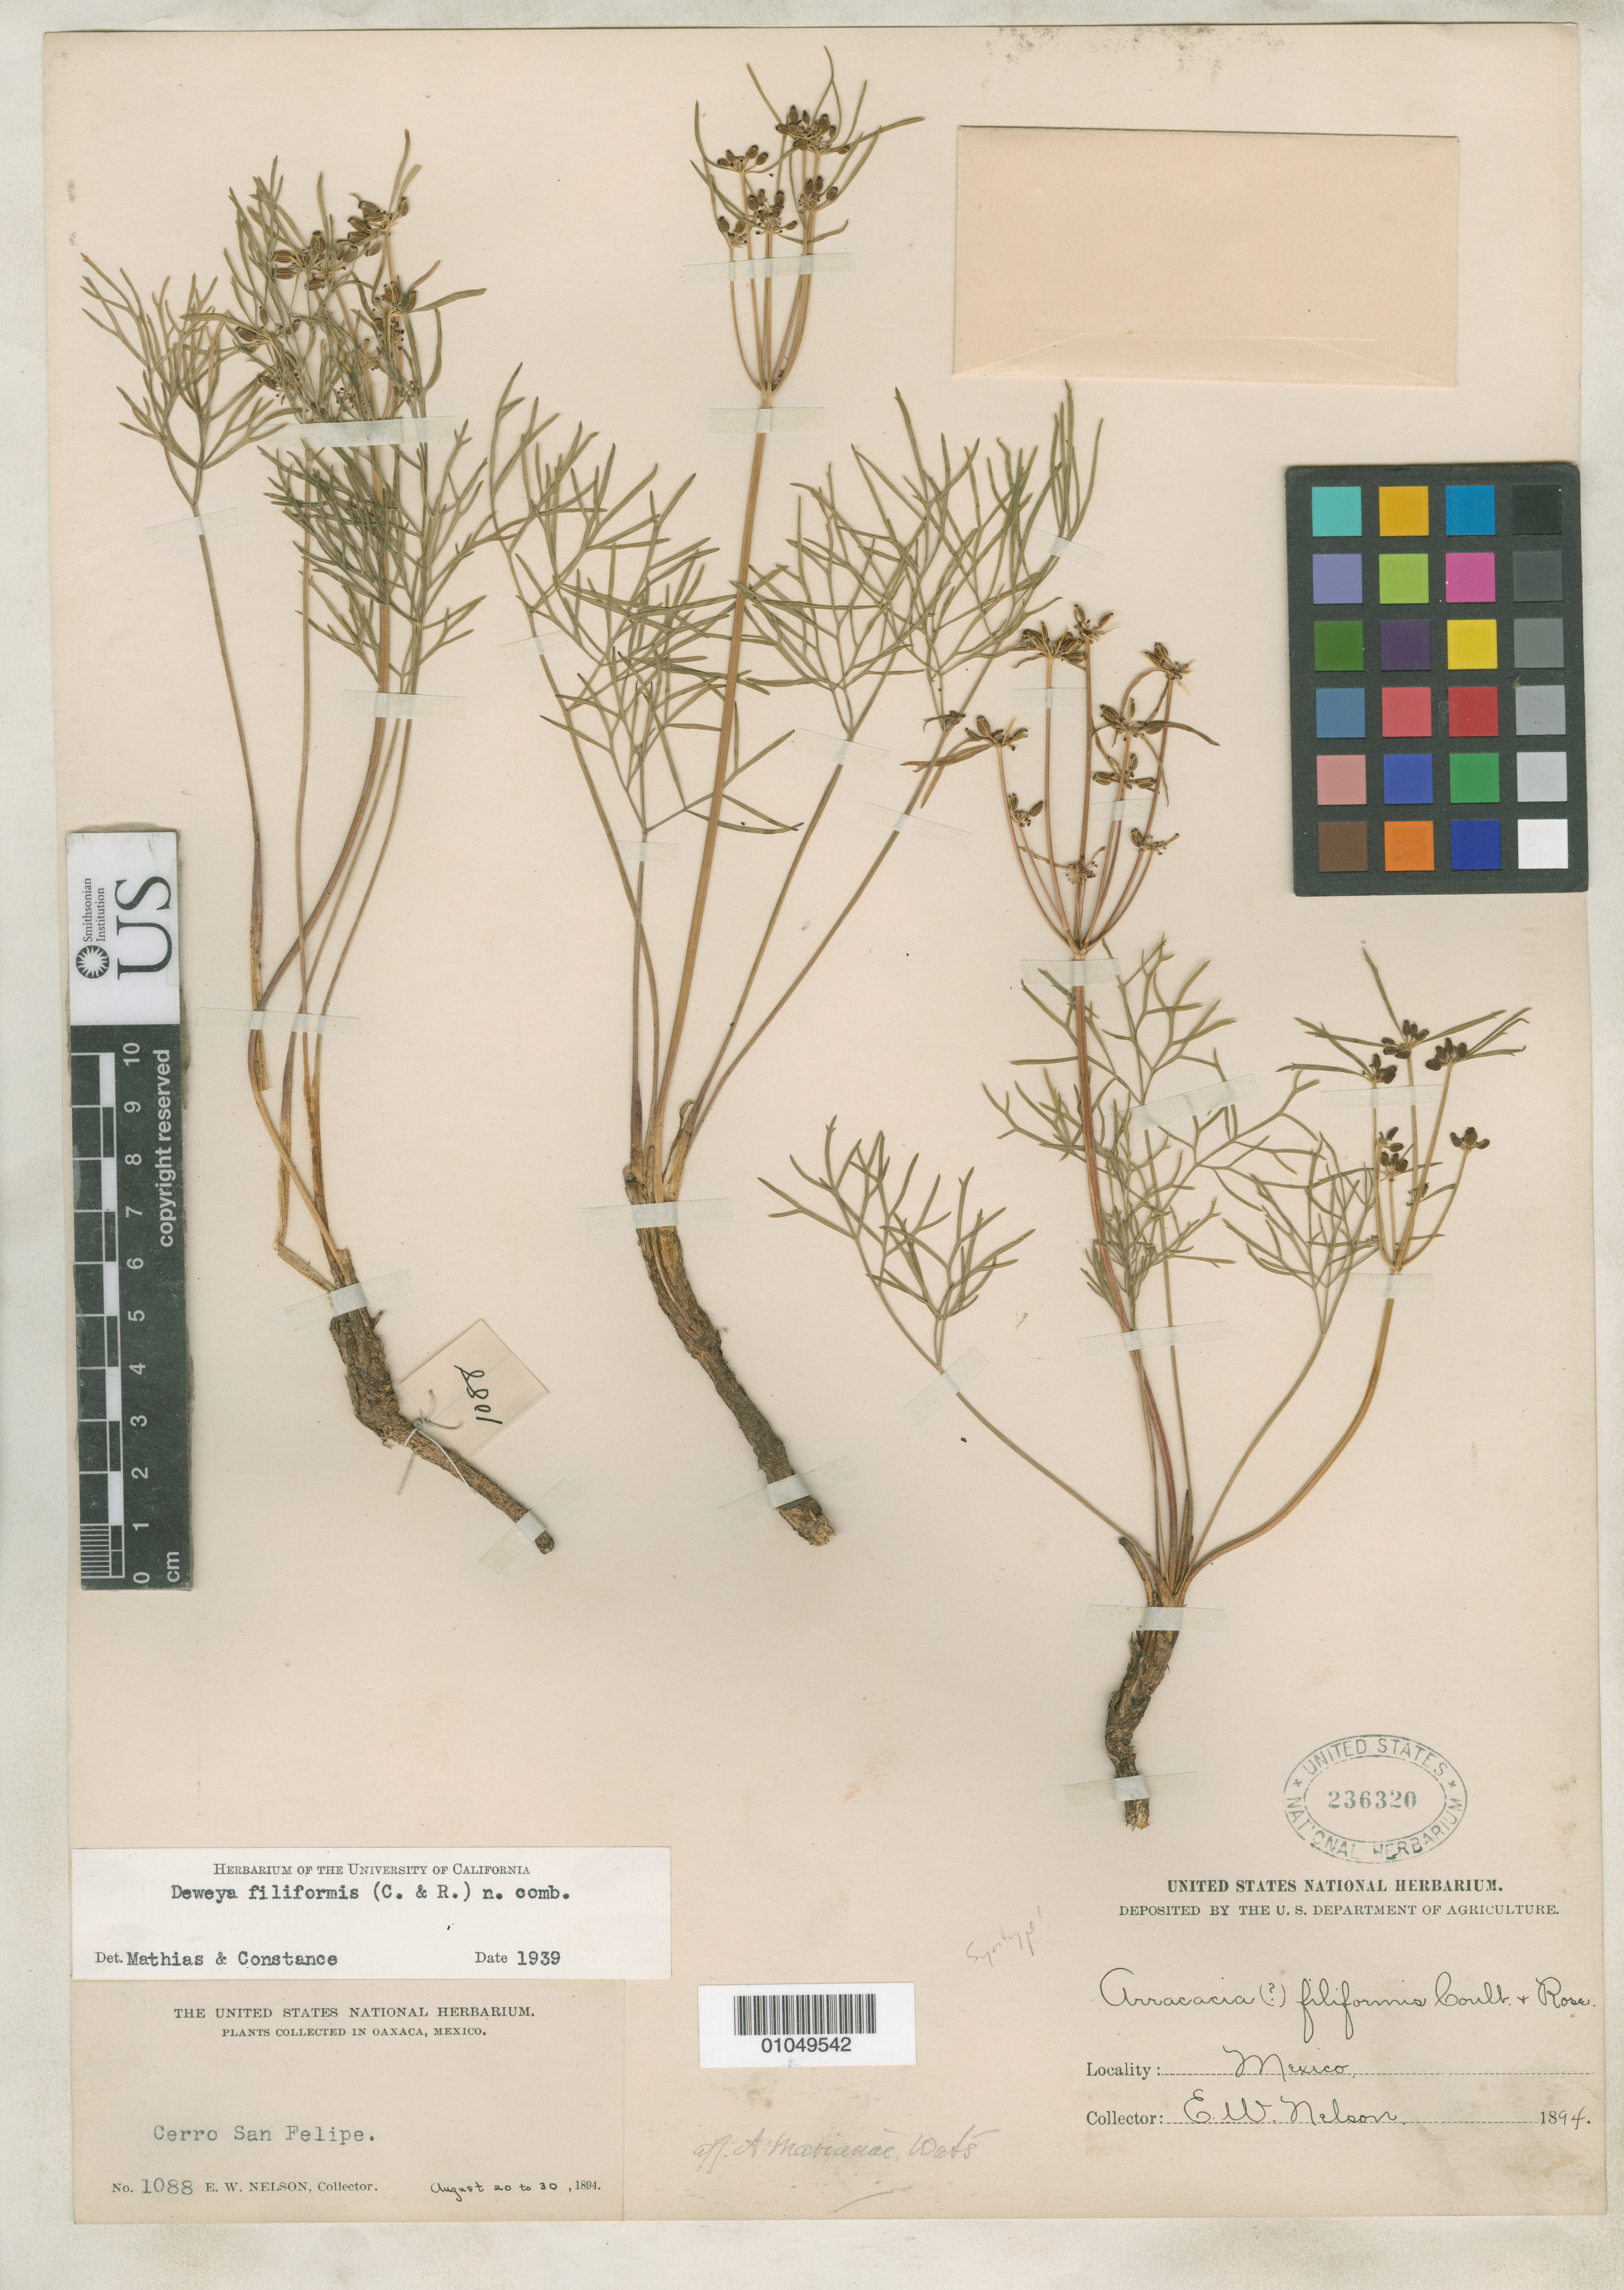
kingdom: Plantae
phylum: Tracheophyta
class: Magnoliopsida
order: Apiales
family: Apiaceae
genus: Arracacia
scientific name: Arracacia filiformis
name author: J.M. Coult. & Rose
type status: Syntype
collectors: E. W. Nelson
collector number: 1088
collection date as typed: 20 Aug 1894 to 30 Aug 1894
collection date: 1894-08-20/1894-08-30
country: Mexico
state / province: Oaxaca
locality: Cerro San Felipe.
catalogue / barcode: US 236320